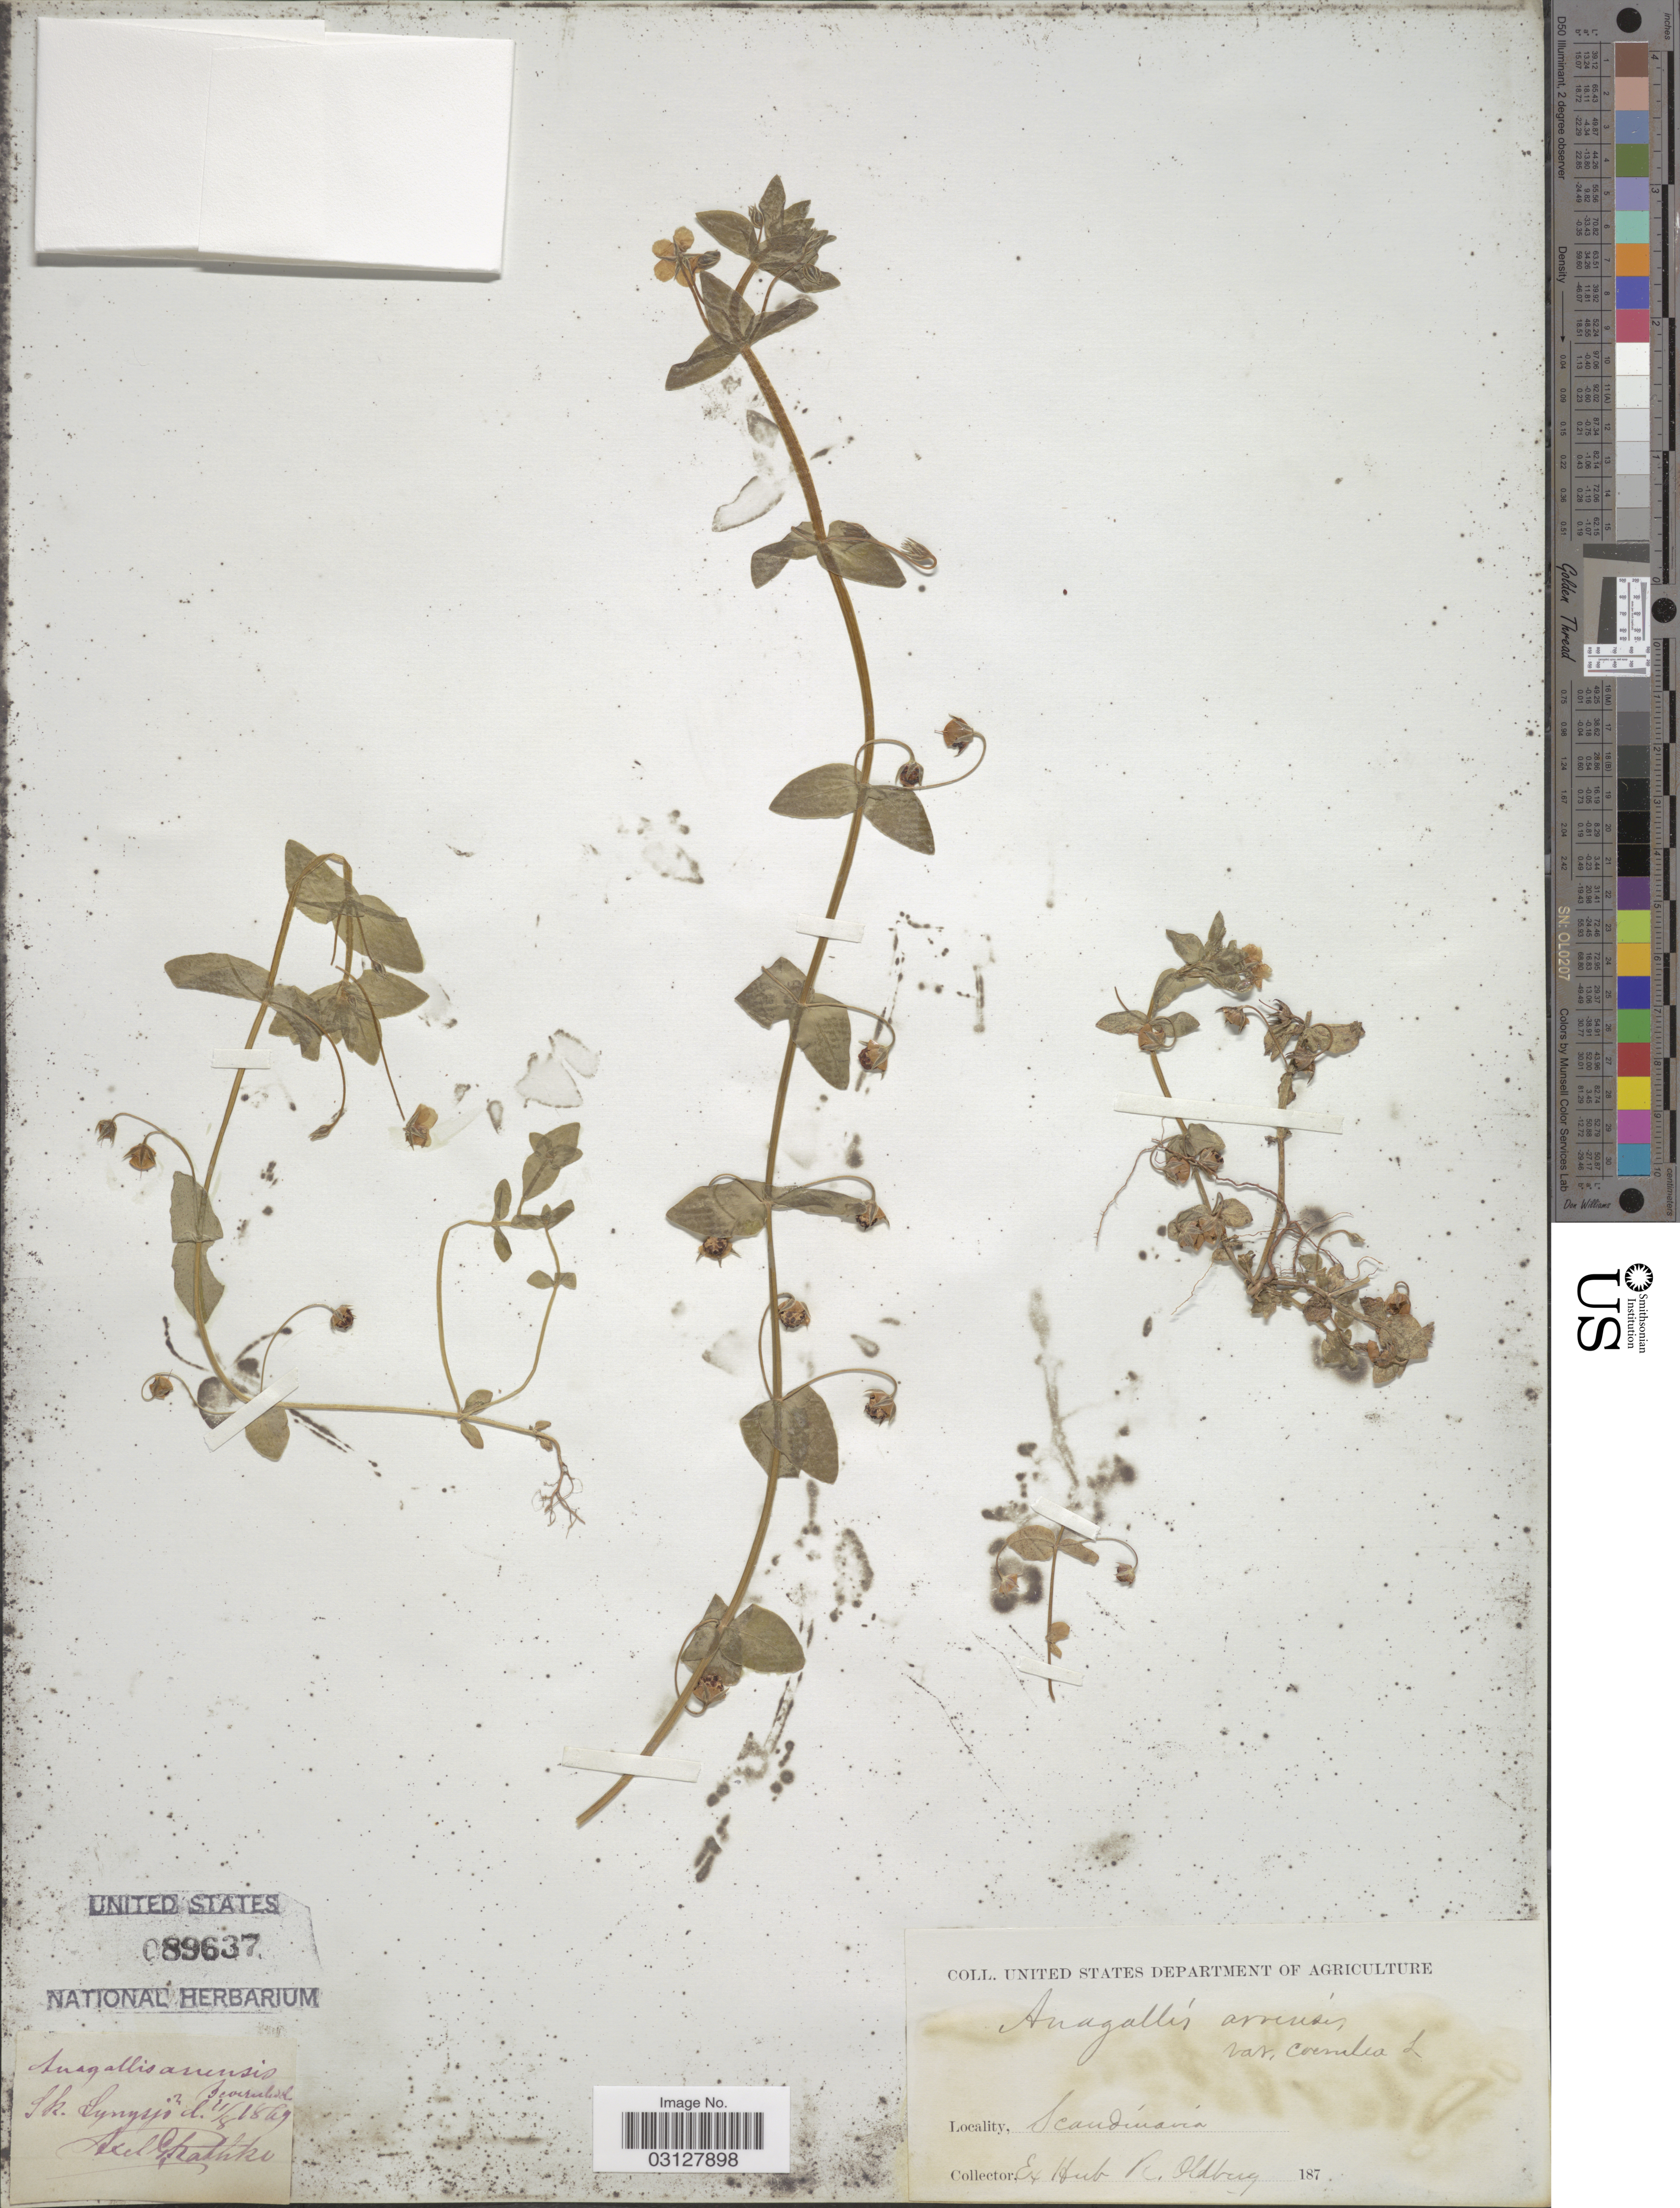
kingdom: Plantae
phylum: Tracheophyta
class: Magnoliopsida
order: Ericales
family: Primulaceae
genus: Anagallis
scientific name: Anagallis caerulea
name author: L.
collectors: A. Chathko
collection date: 1869-08-11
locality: Scandinavia.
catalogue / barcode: US 89637